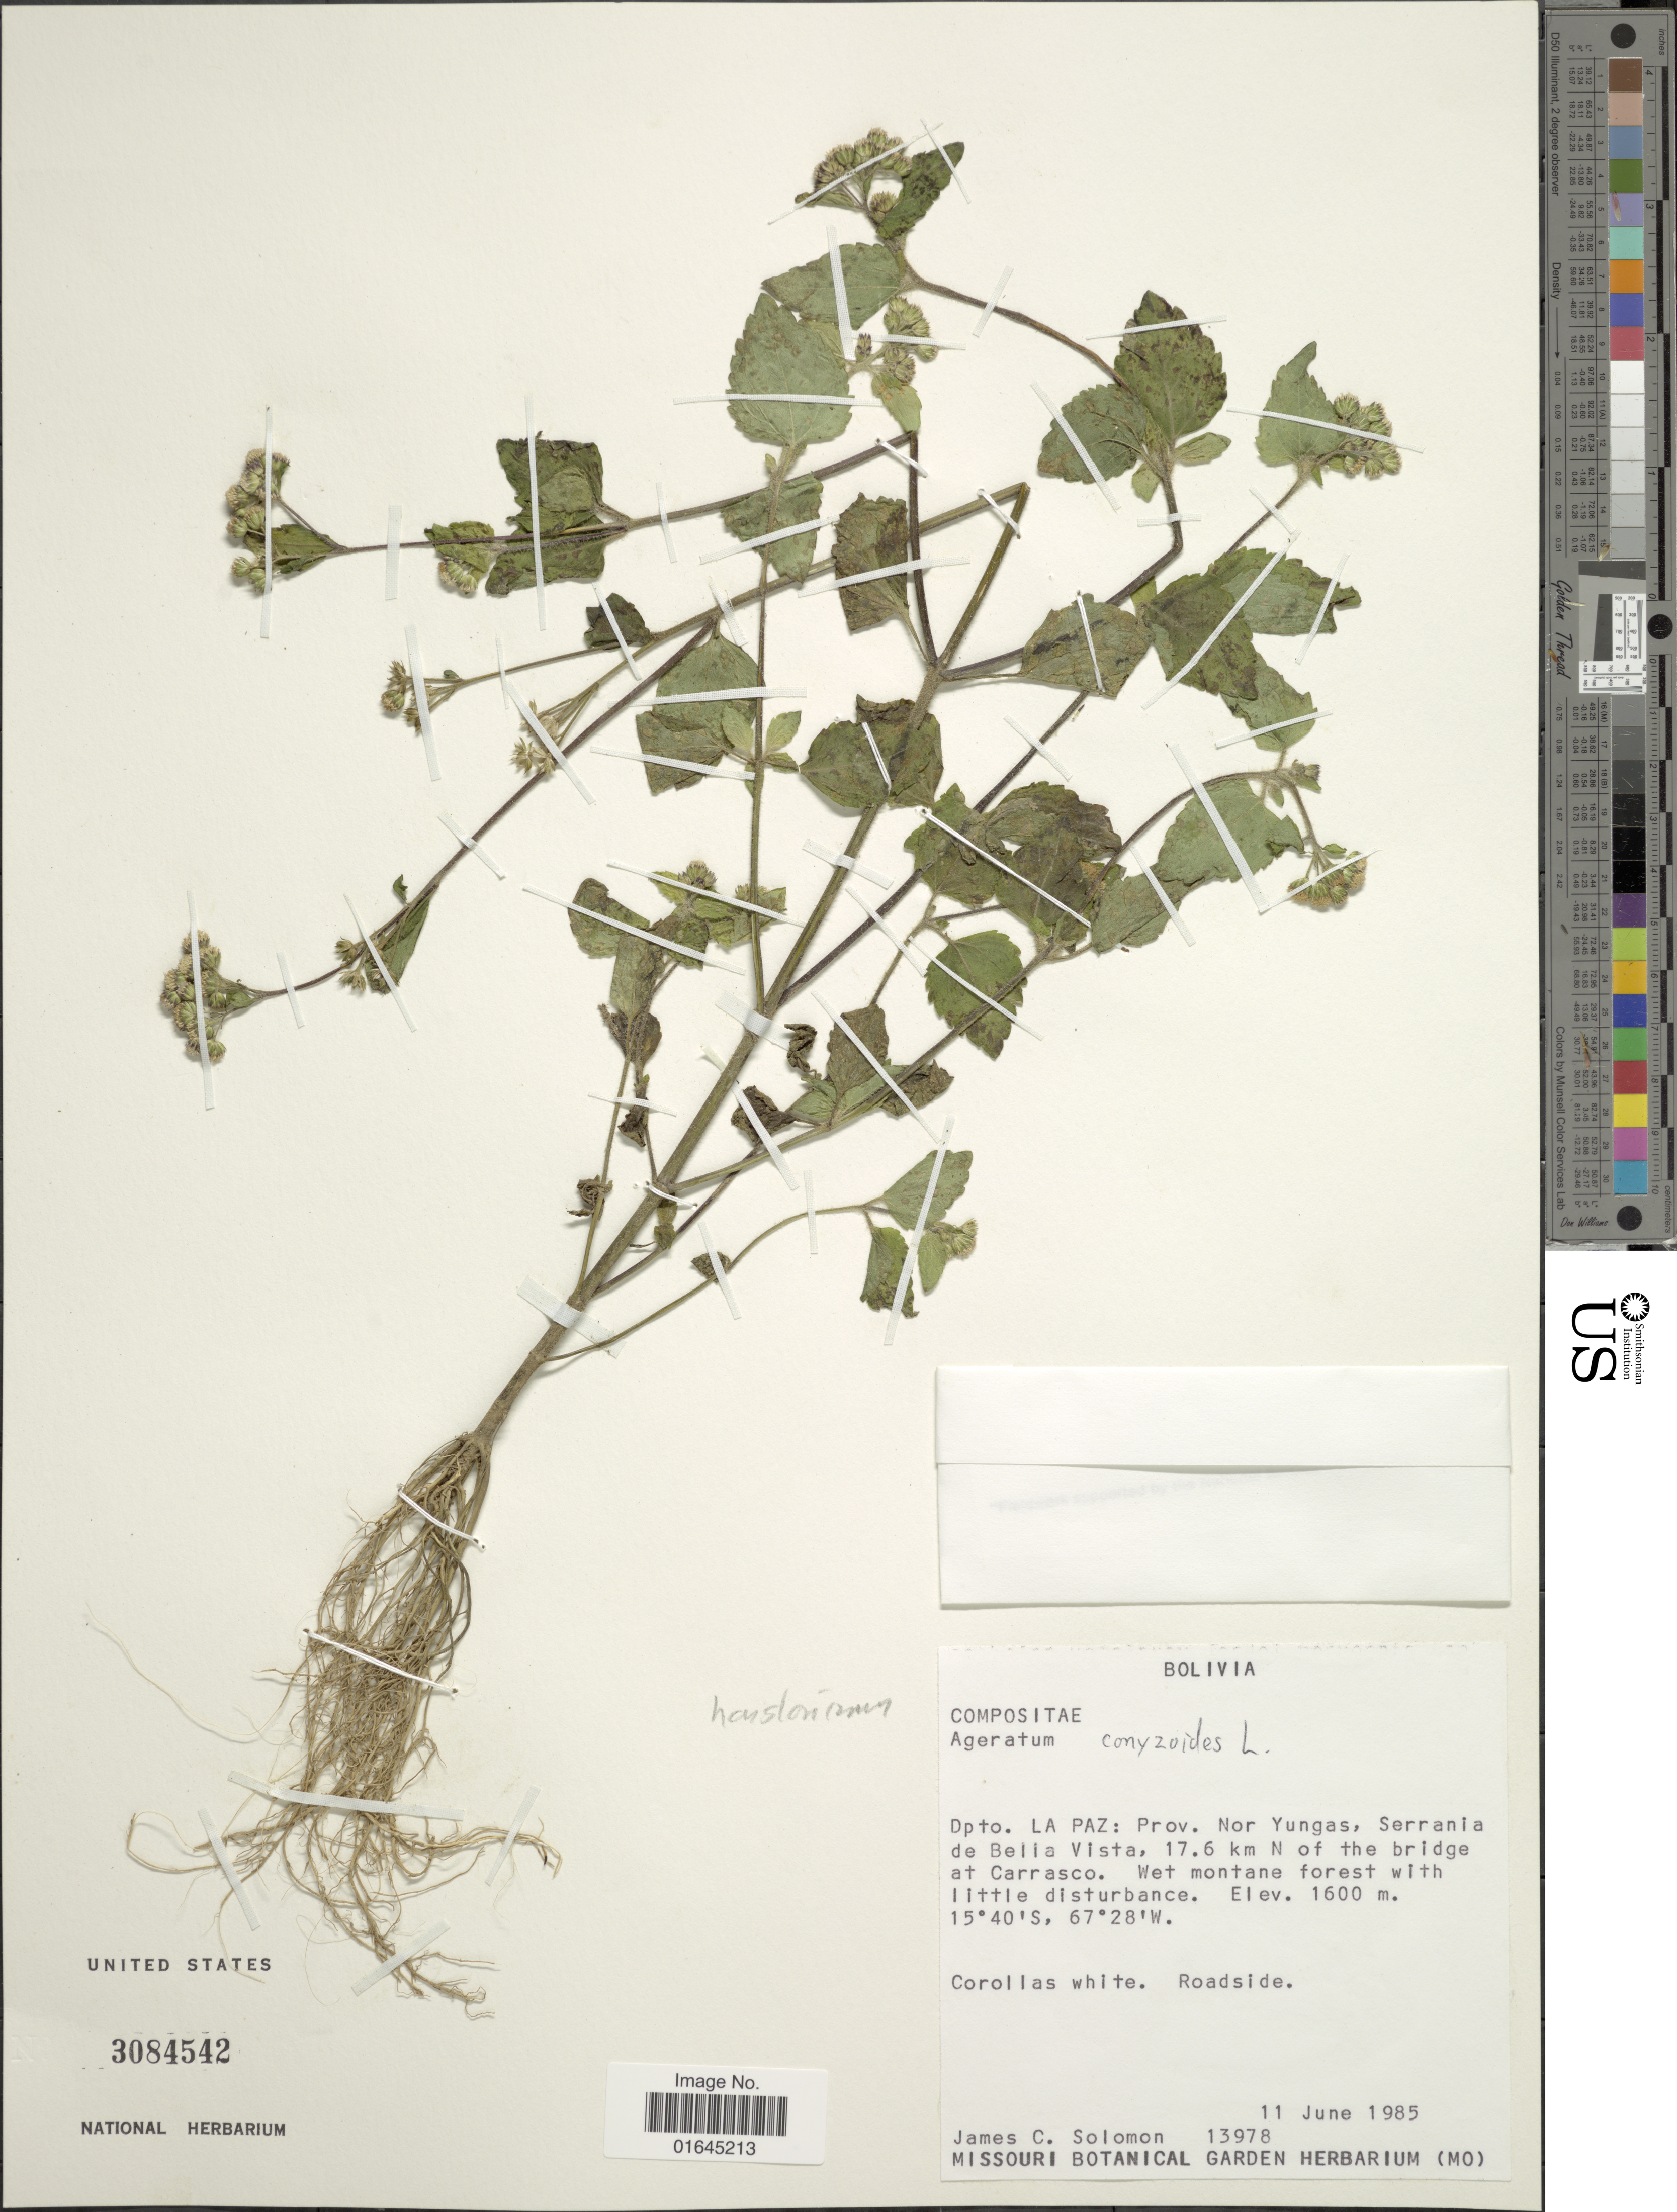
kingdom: Plantae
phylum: Tracheophyta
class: Magnoliopsida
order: Asterales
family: Asteraceae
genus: Ageratum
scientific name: Ageratum houstonianum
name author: Mill.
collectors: J. C. Solomon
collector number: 13978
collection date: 1985-06-11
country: Bolivia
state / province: La Paz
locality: Dpto. La Paz: Prov. Nor Yungas, Serrania de Belia Vista, 17.6 km N of the bridge at Carrasco.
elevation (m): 1600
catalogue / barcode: US 3084542